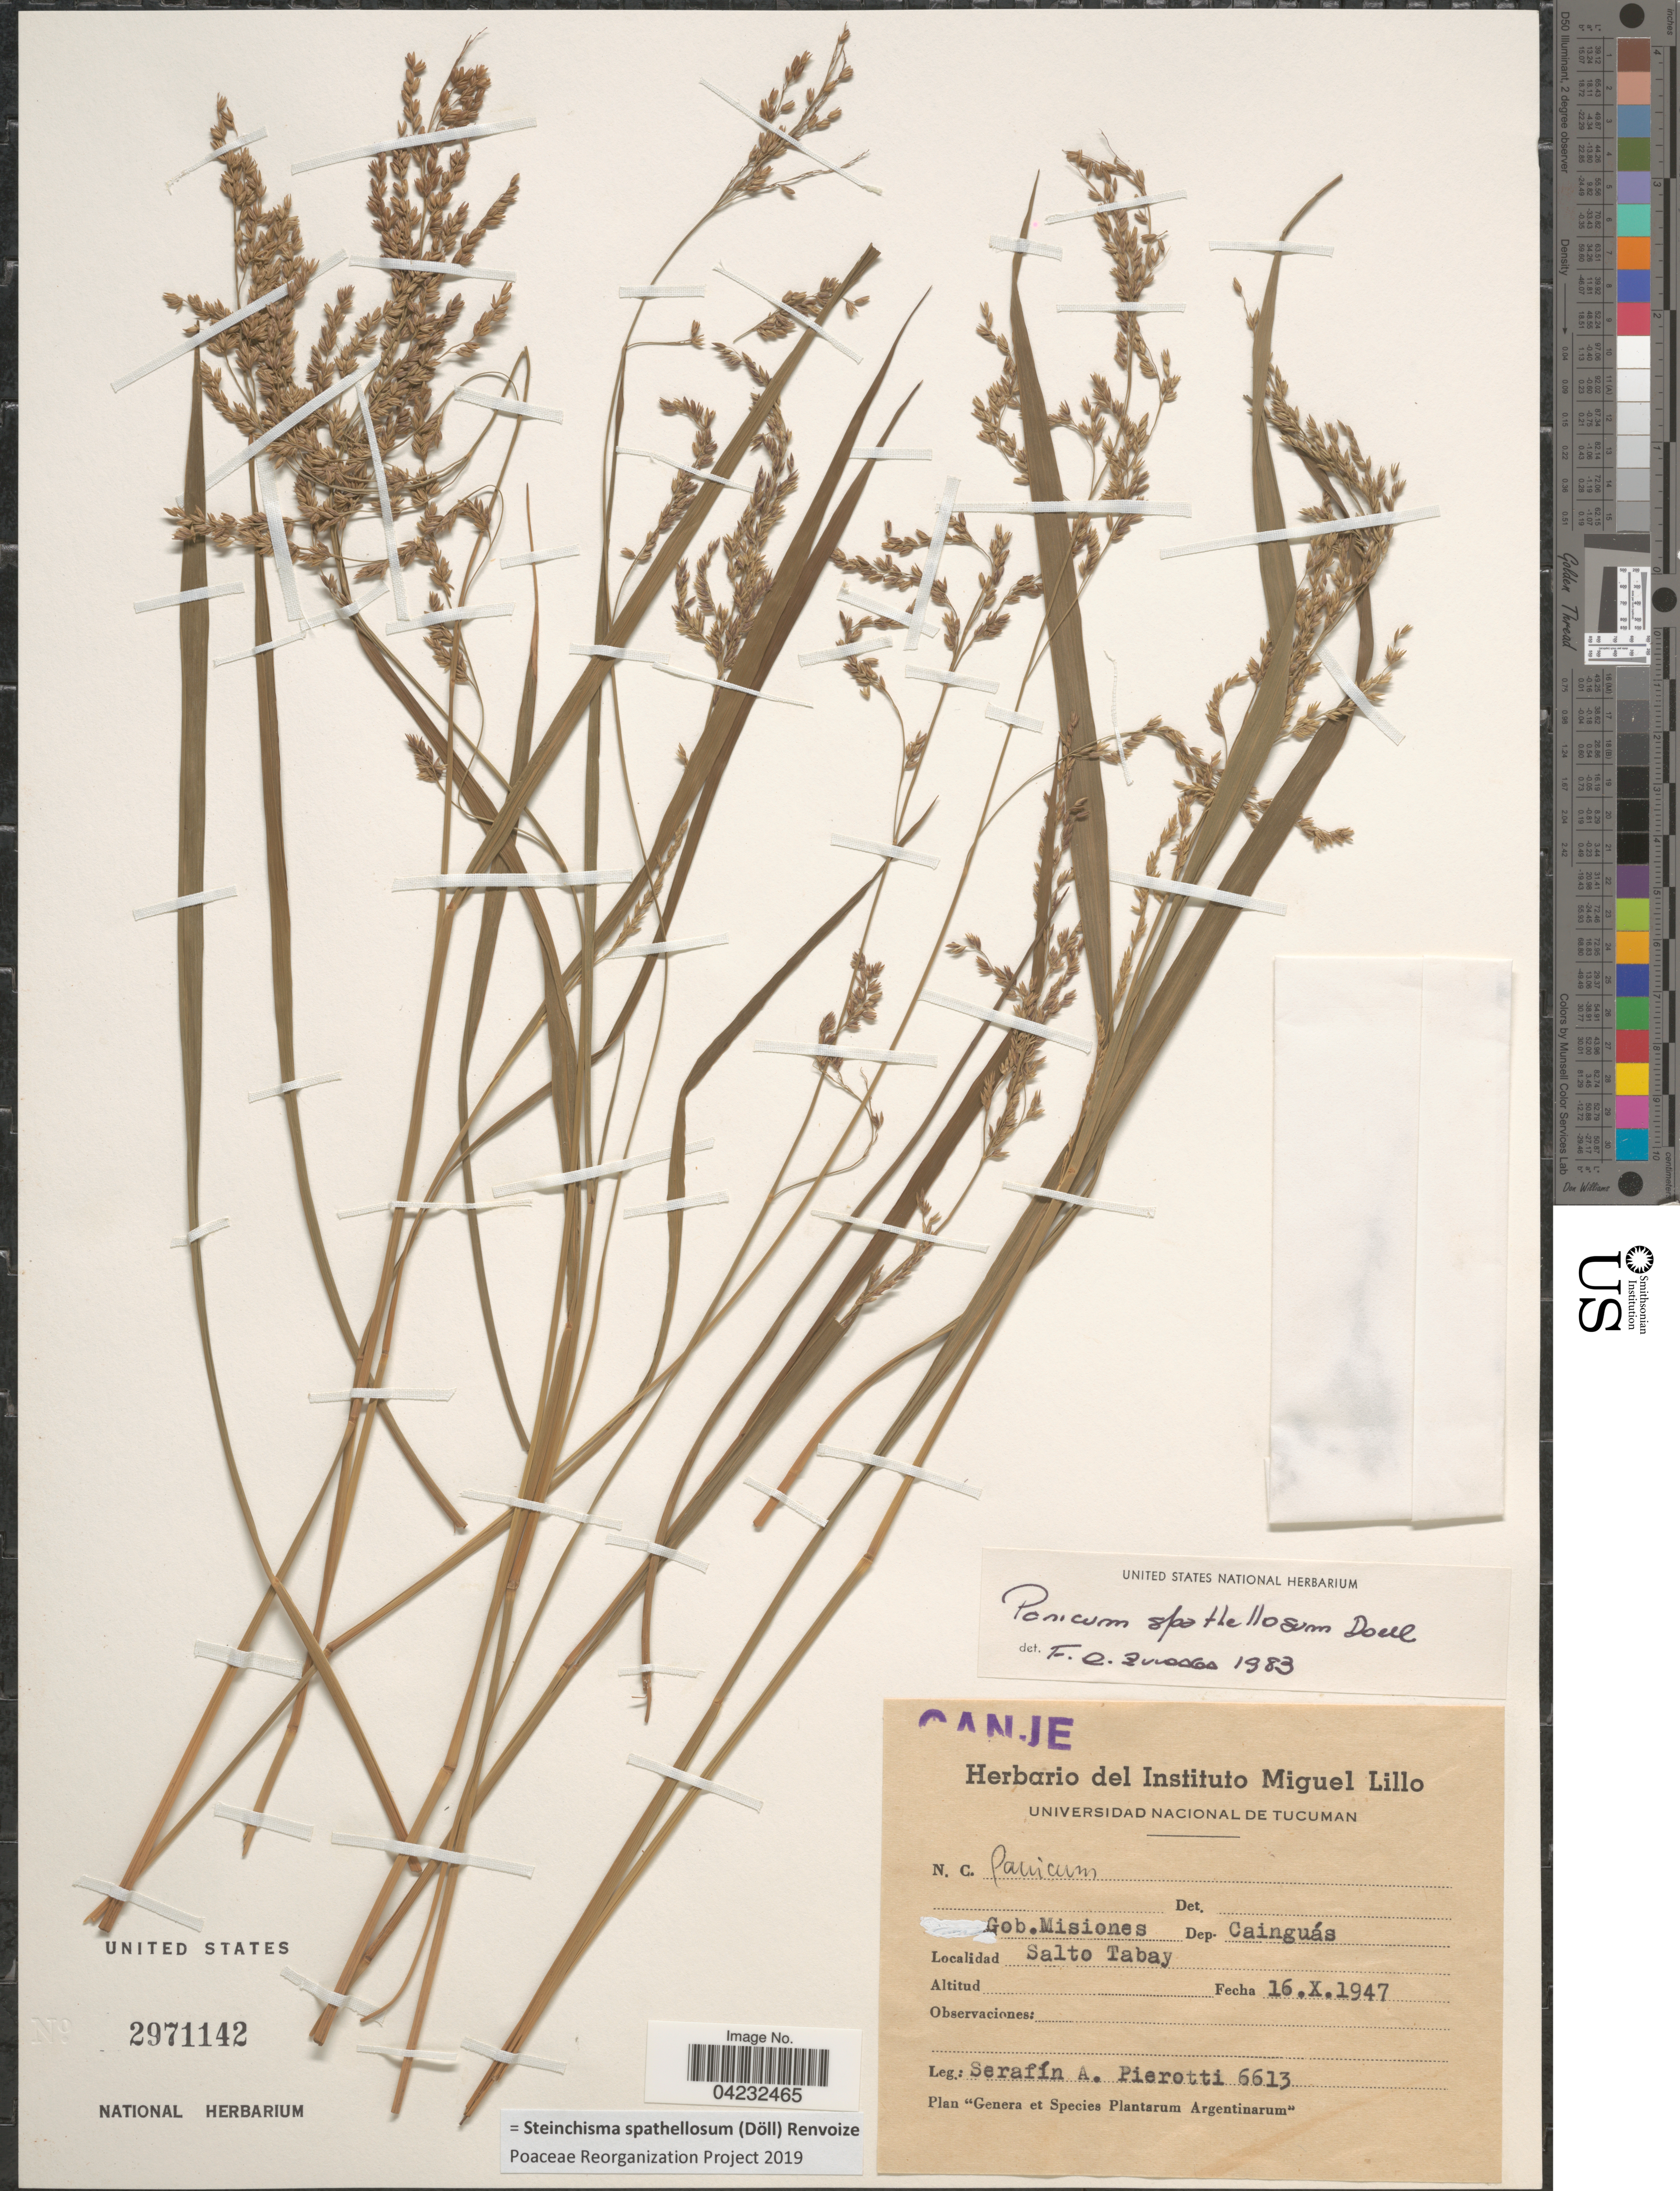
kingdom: Plantae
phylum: Tracheophyta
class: Liliopsida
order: Poales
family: Poaceae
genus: Steinchisma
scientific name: Steinchisma spathellosum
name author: (Döll) Renvoize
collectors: S. A. Pierotti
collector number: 6613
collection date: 1947-10-16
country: Argentina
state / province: Misiones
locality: Gob. Misiones Dep. Cainguás. Salto Tabay.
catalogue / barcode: US 2971142